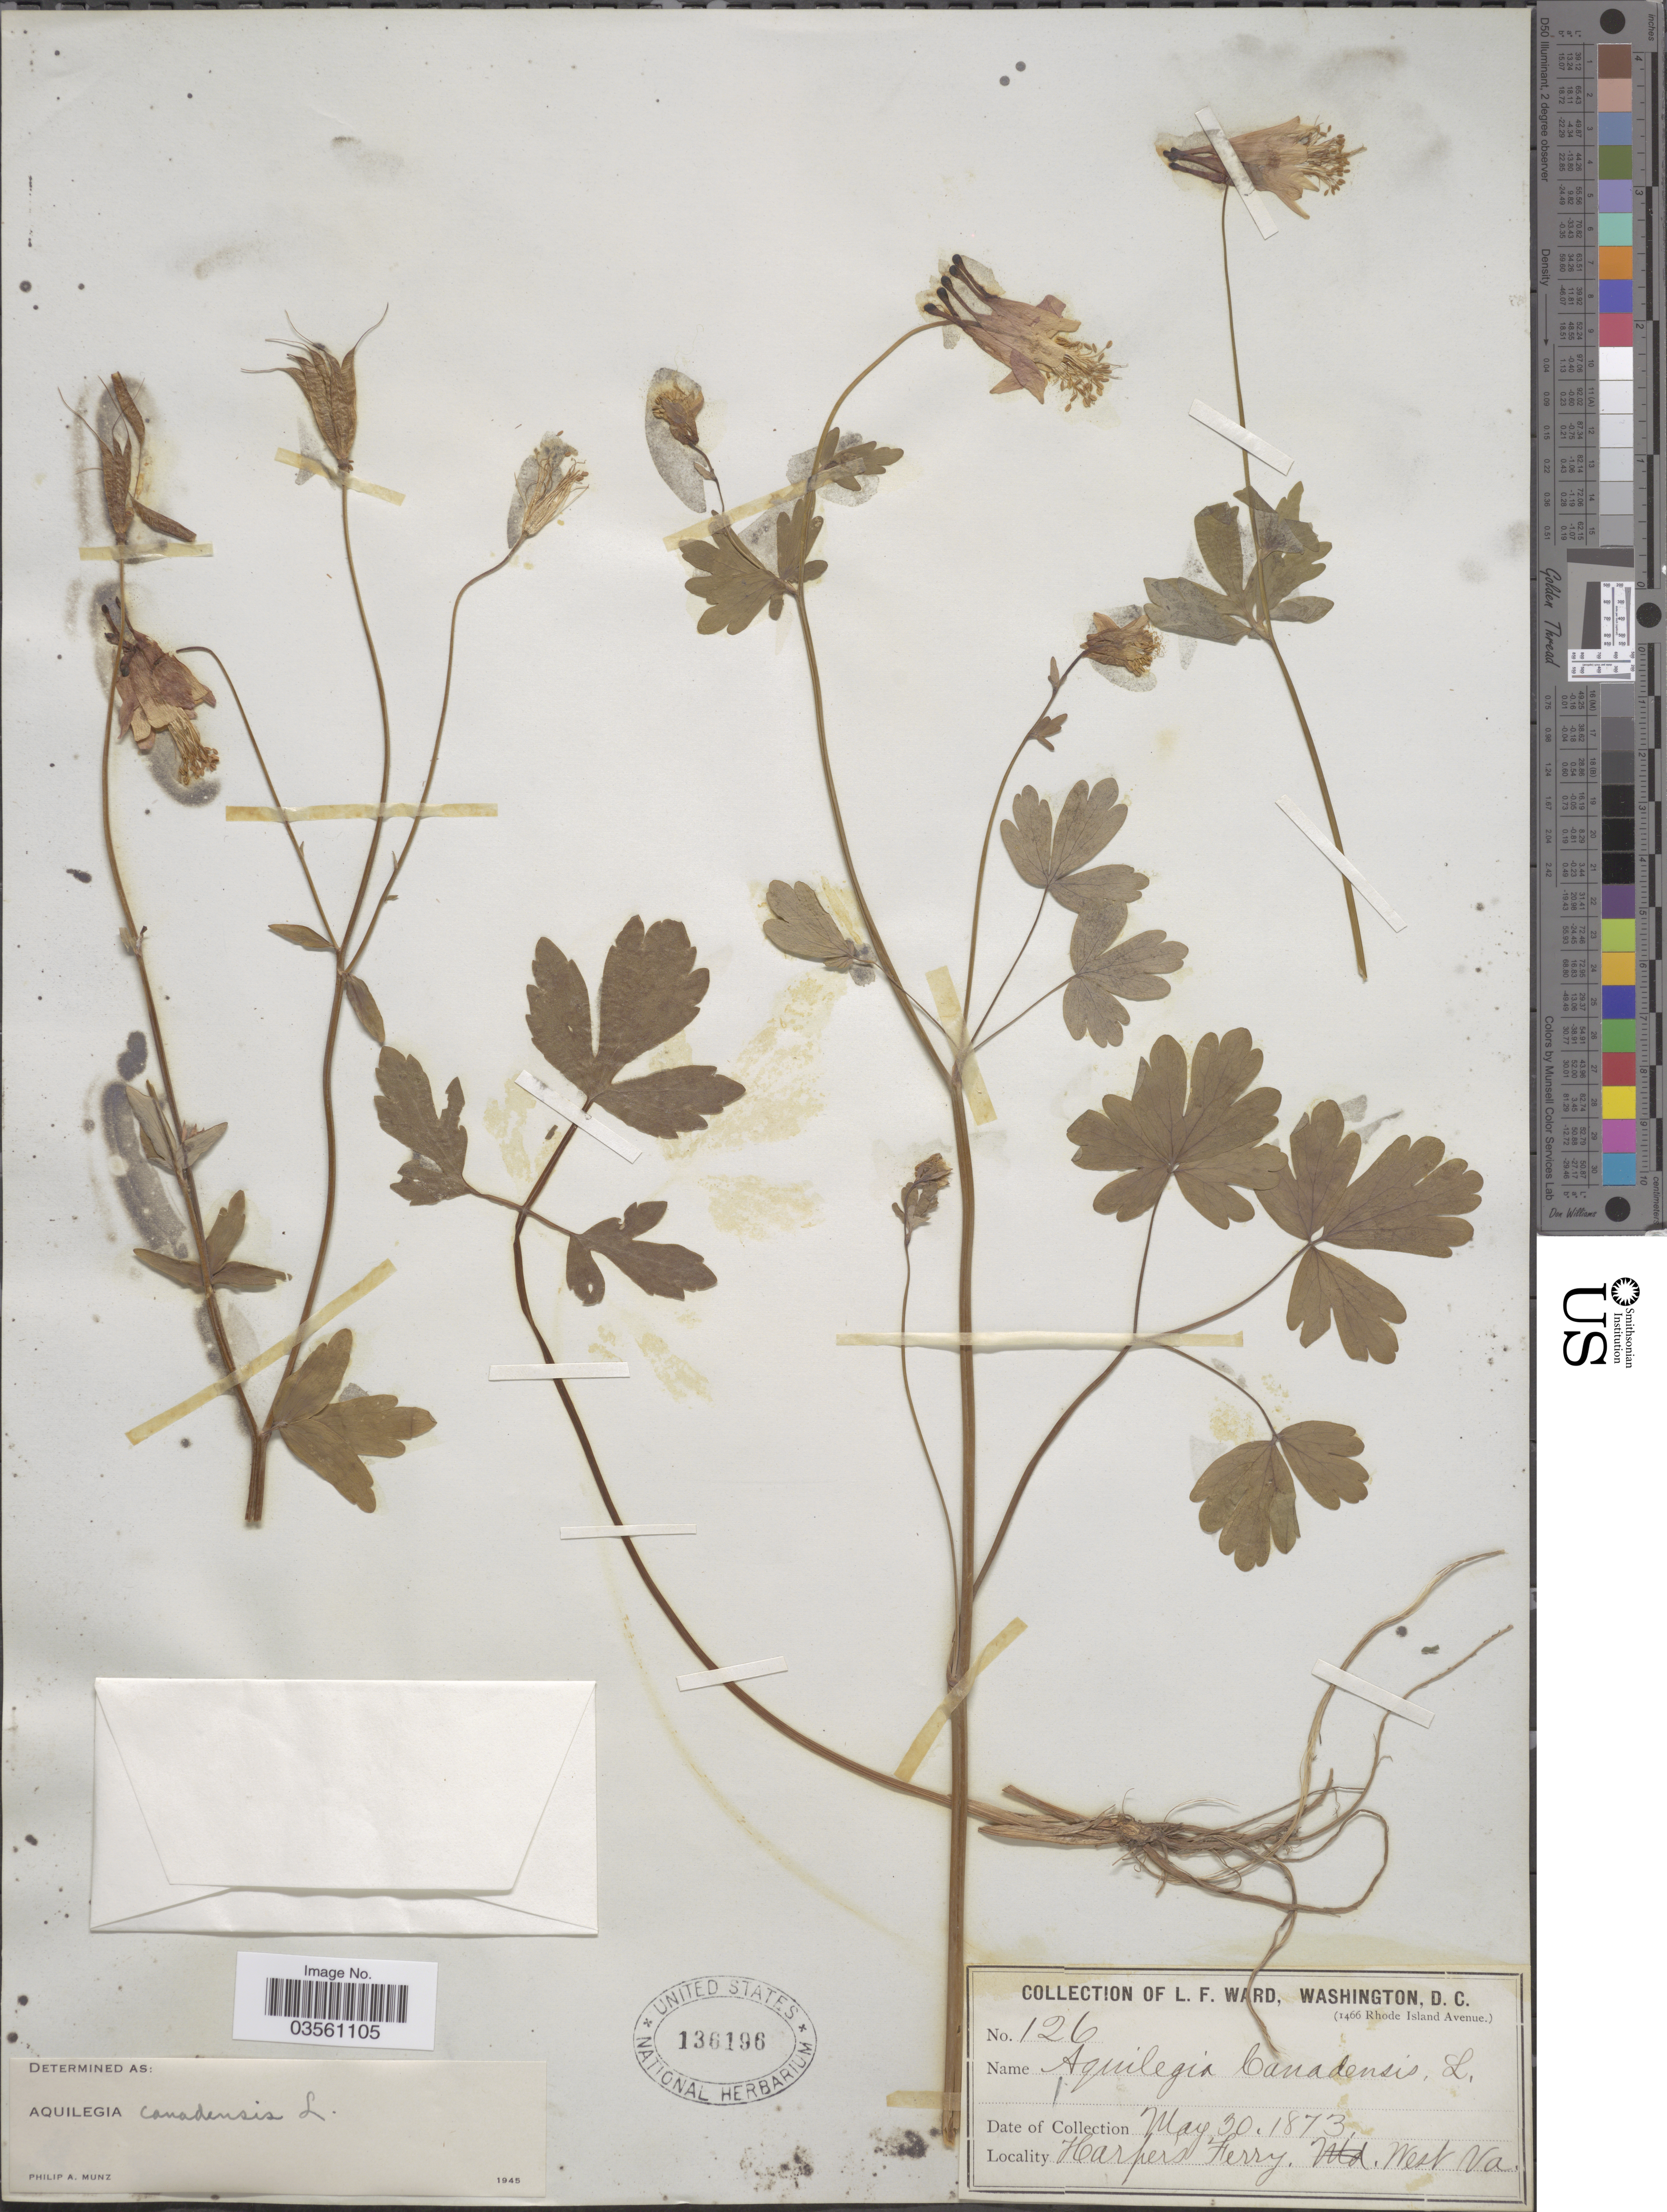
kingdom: Plantae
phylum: Tracheophyta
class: Magnoliopsida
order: Ranunculales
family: Ranunculaceae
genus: Aquilegia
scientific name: Aquilegia canadensis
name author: L.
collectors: L. Ward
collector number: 126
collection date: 1873-05-30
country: United States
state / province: West Virginia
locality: Harpers Ferry.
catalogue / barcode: US 136196